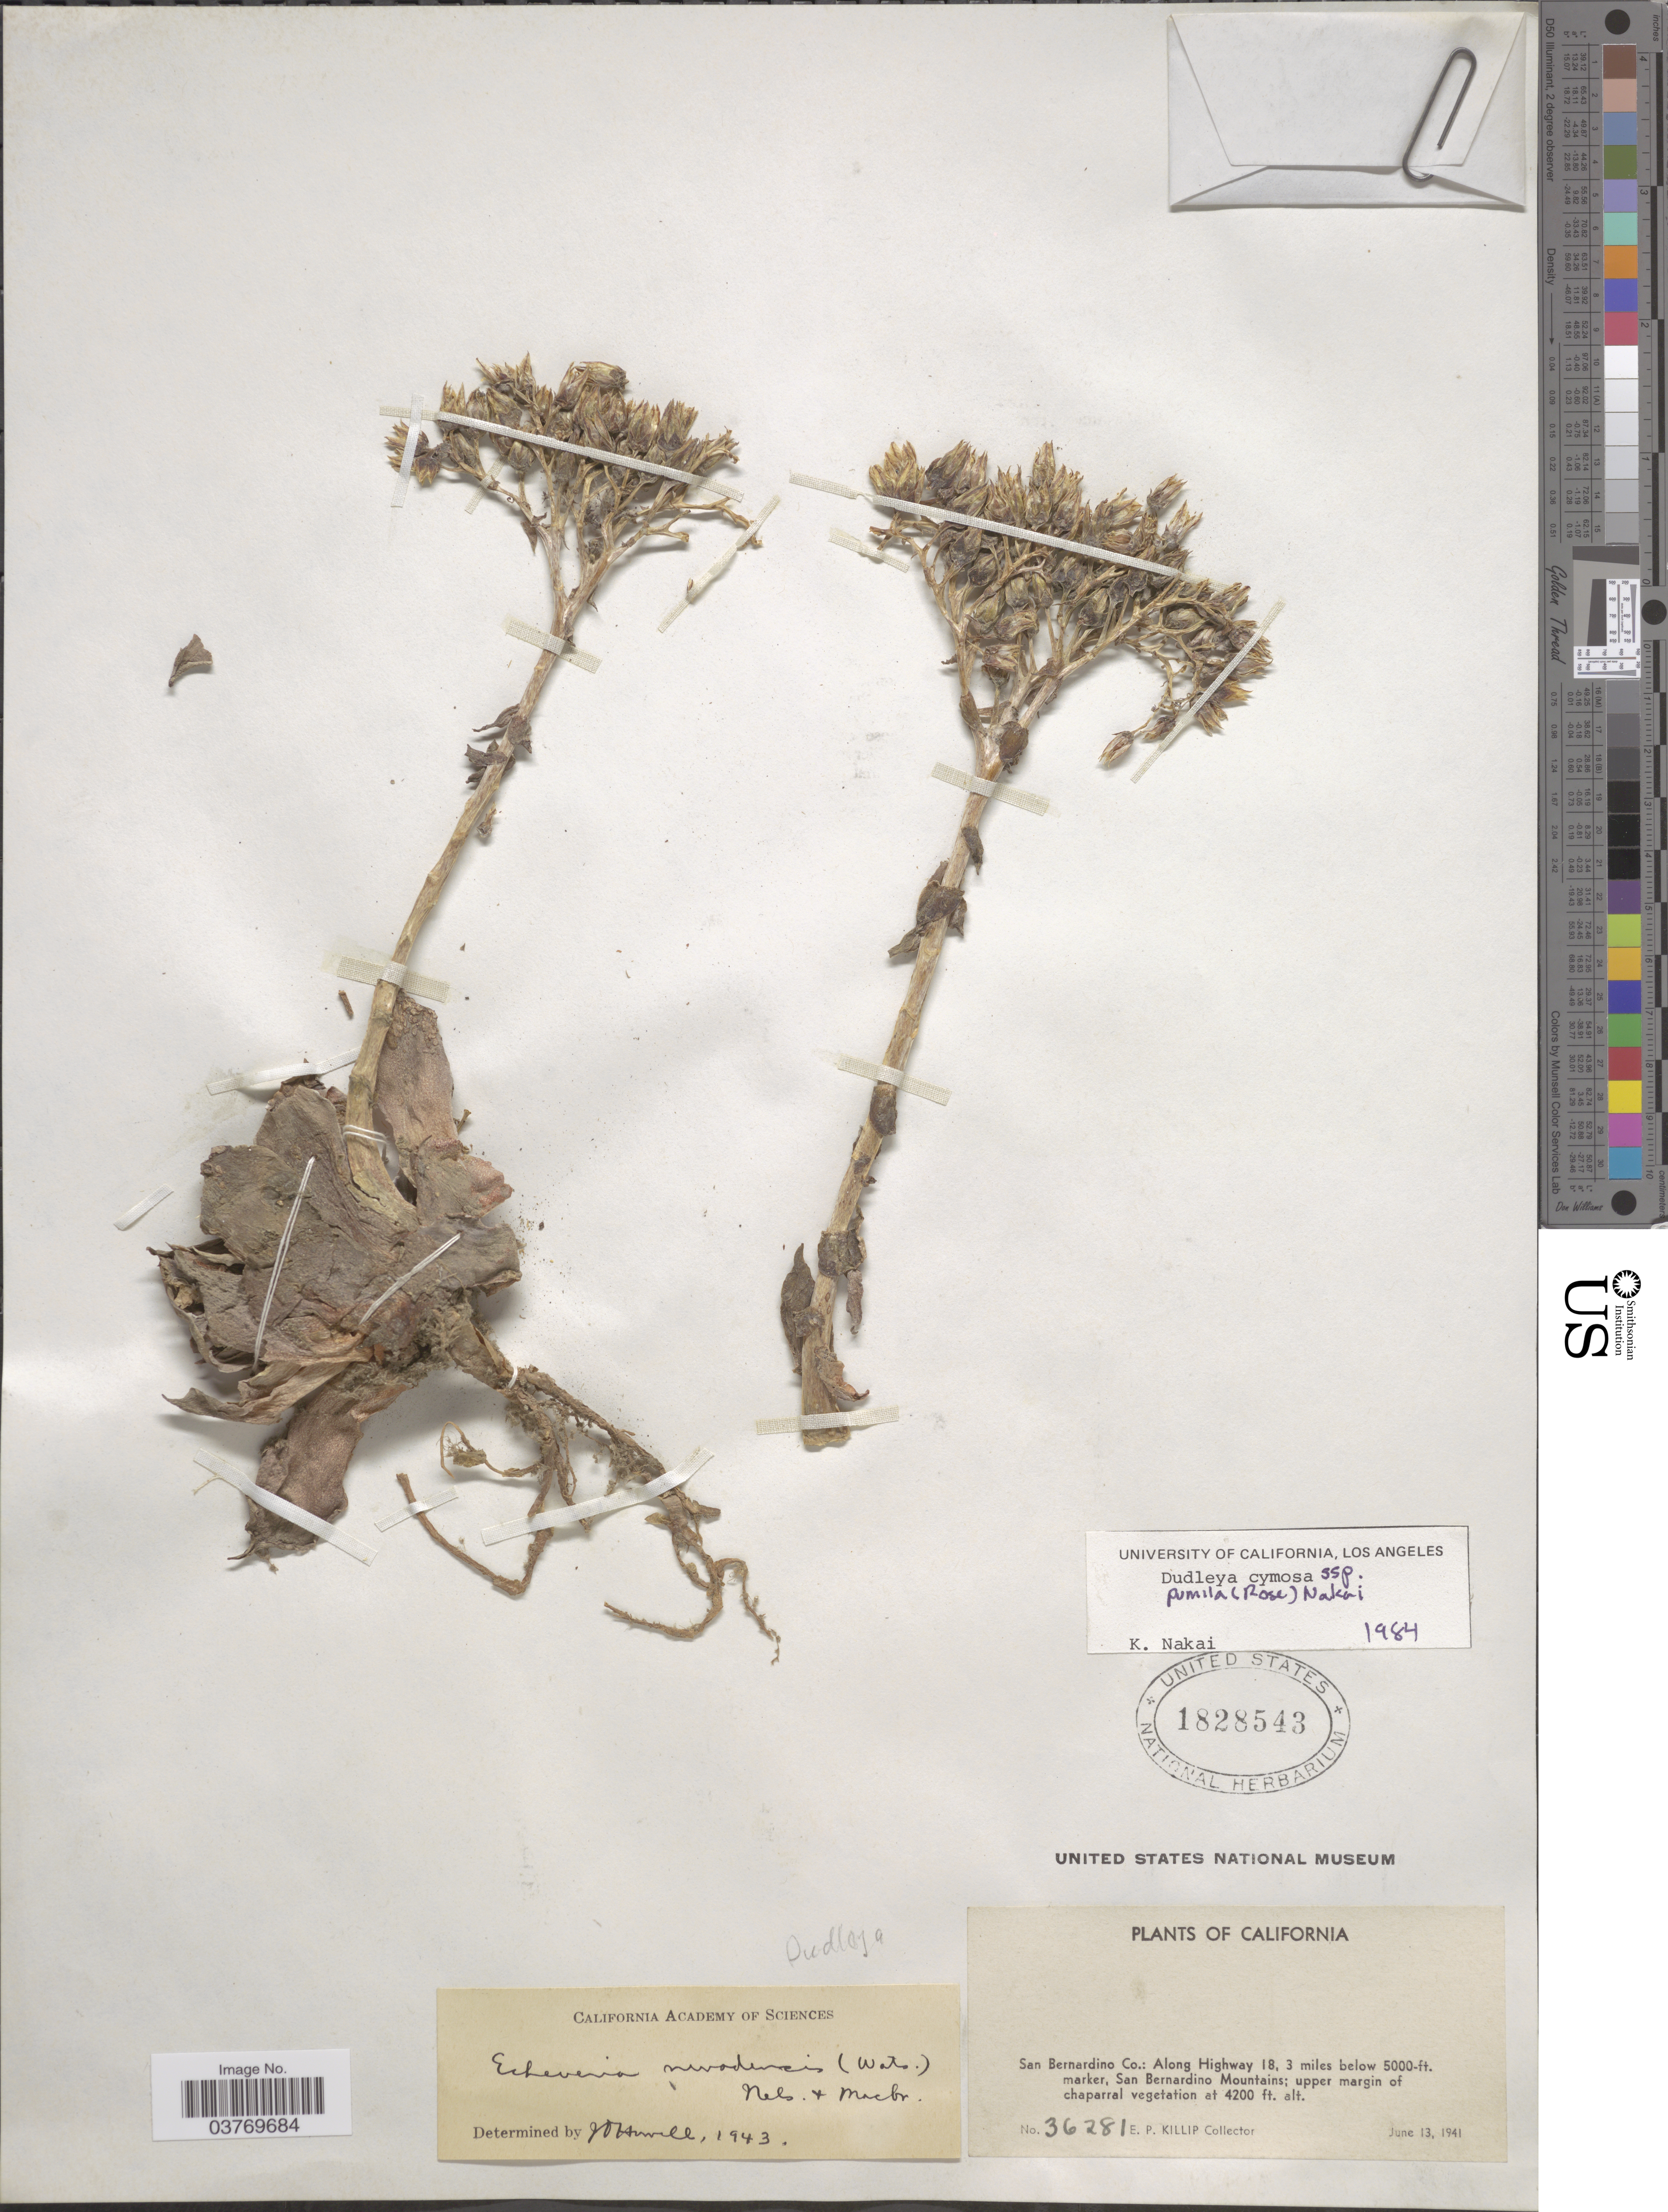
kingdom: Plantae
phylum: Tracheophyta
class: Magnoliopsida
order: Saxifragales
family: Crassulaceae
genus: Dudleya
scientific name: Dudleya cymosa subsp. pumila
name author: (Rose) K.M. Nakai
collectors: E. P. Killip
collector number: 36281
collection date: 1941-06-13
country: United States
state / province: California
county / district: San Bernardino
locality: San Bernardino Co.: Along Highway 18, 3 miles below 5000-ft. marker, San Bernardino Mountains; upper margin of chaparral vegetation.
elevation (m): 1280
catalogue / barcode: US 1828543